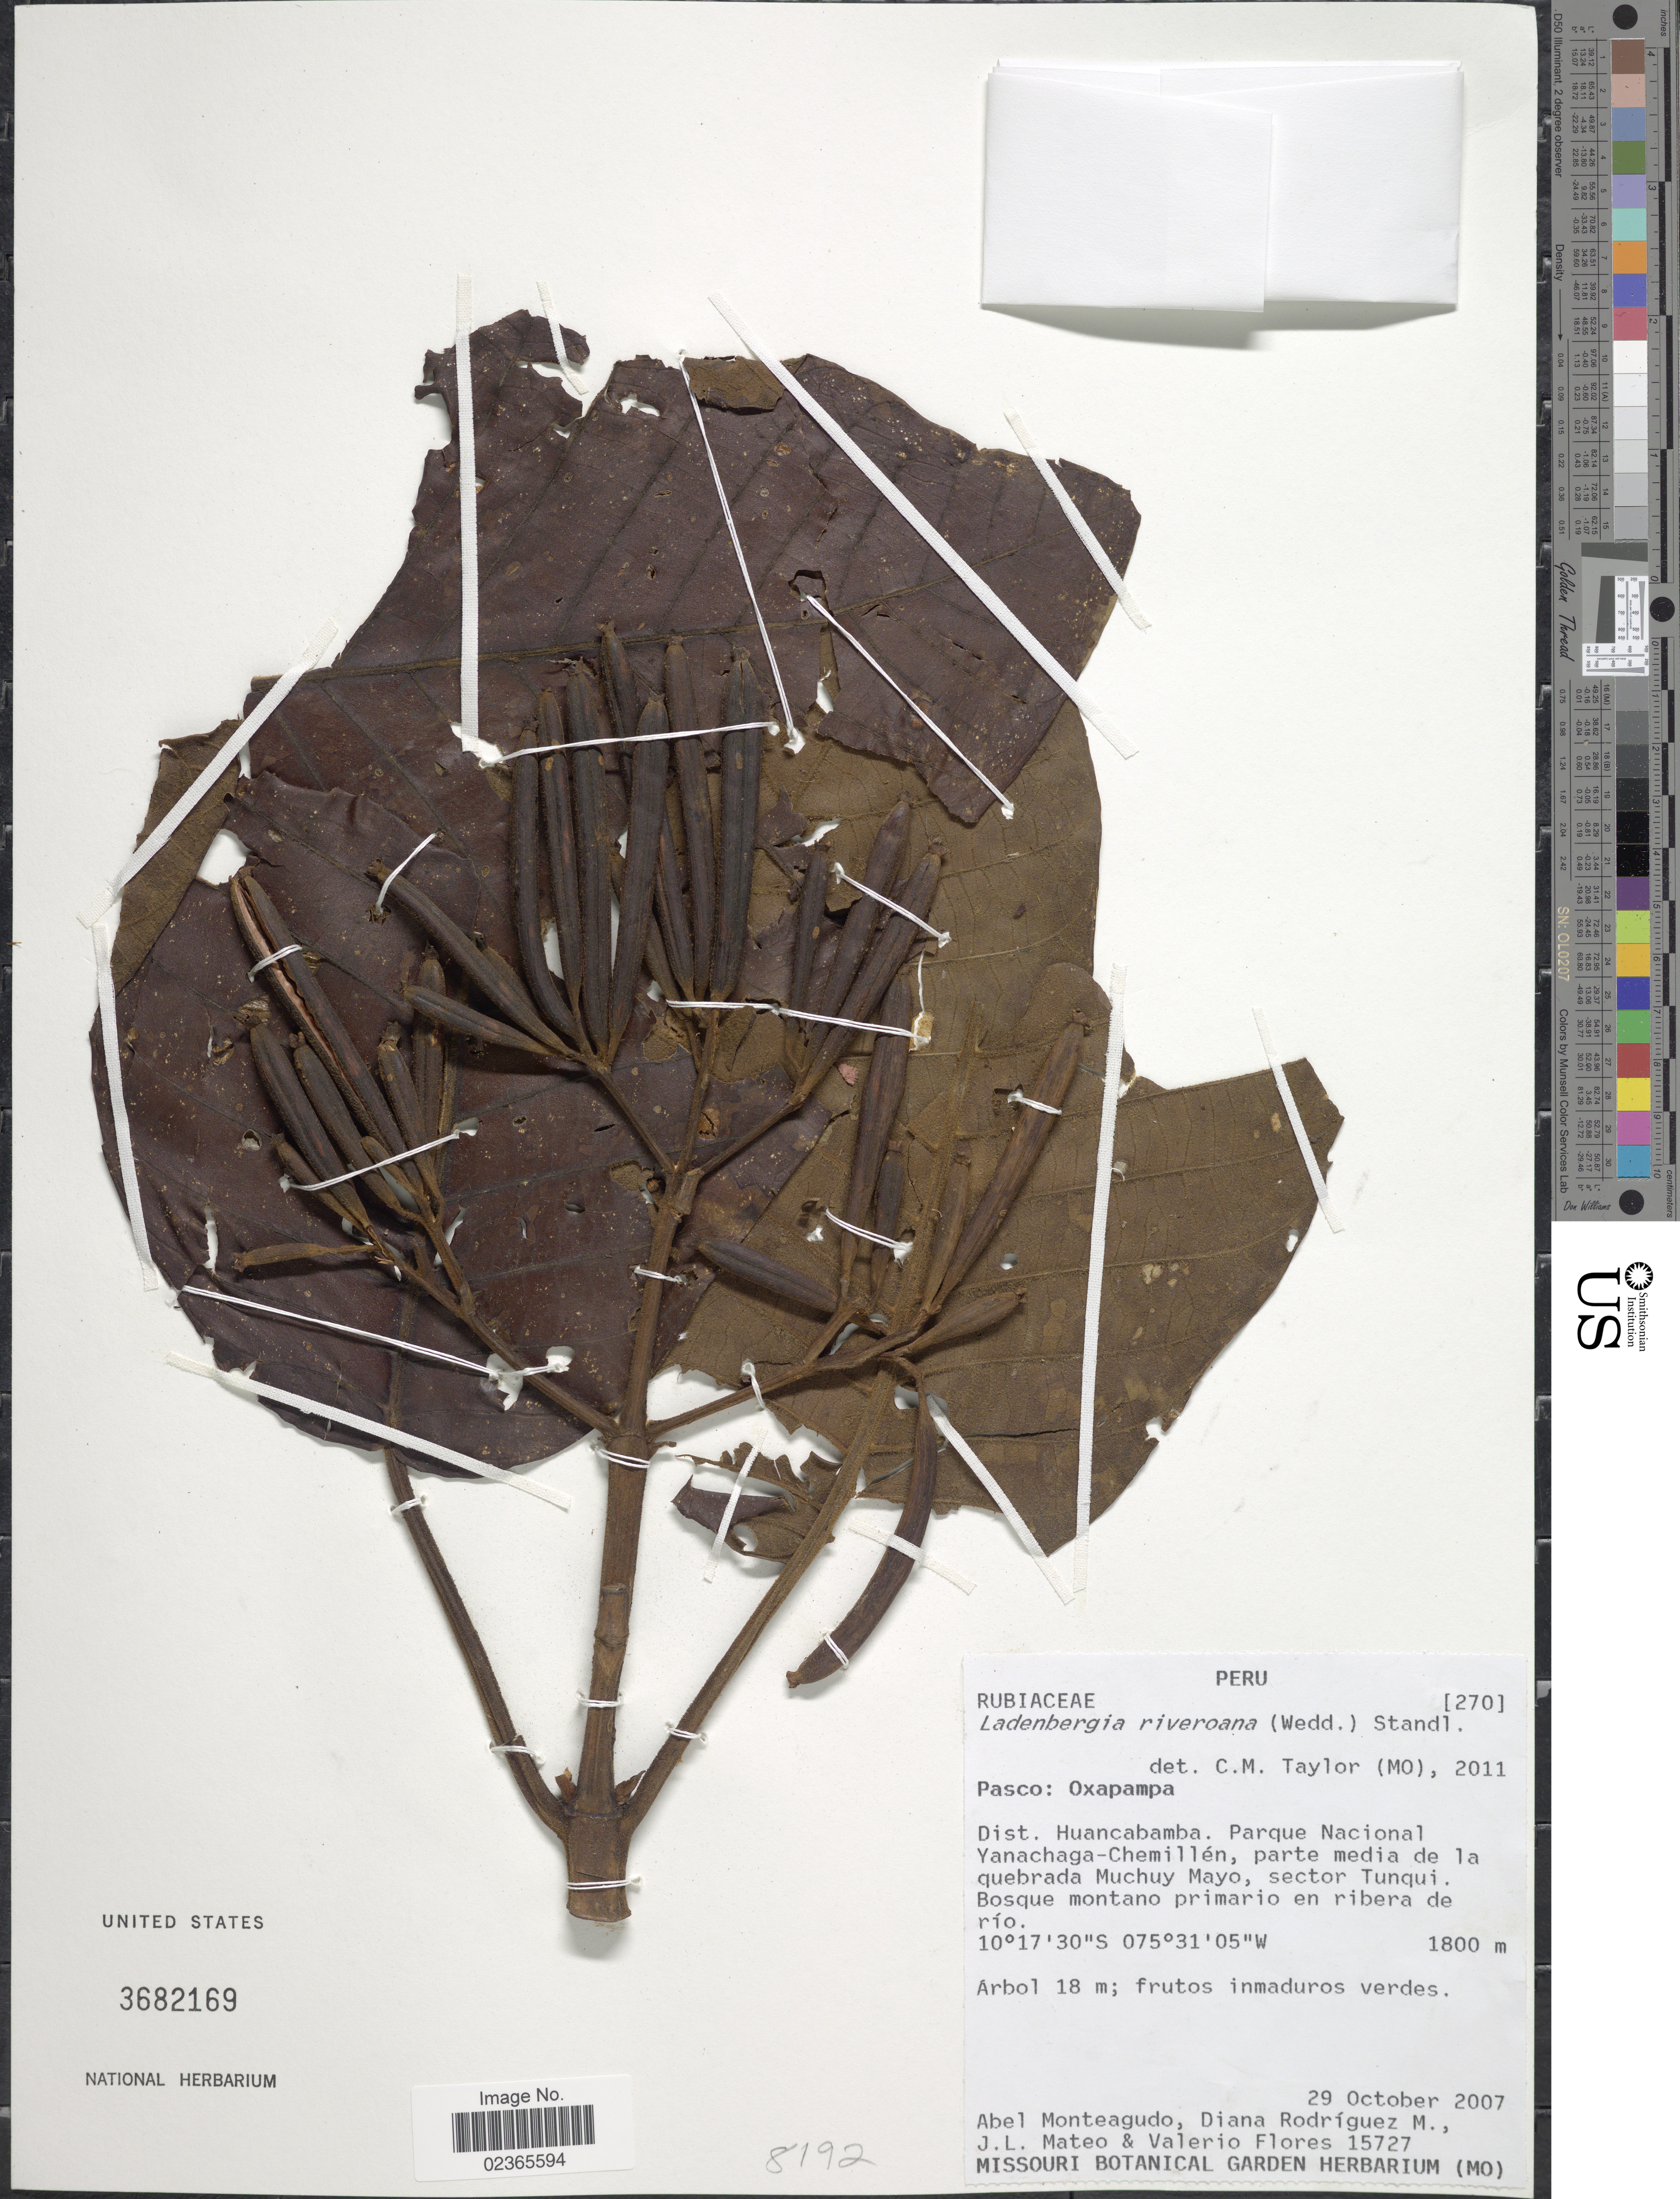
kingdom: Plantae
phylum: Tracheophyta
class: Magnoliopsida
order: Gentianales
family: Rubiaceae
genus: Ladenbergia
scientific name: Ladenbergia riveroana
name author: (Wedd.) Standl.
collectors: A. Monteagudo, D. Rodríguez M., J. Mateo & V. Flores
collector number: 15727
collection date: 2007-10-29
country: Peru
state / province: Pasco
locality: Dist. Huancabamba. Parque Nacional Yanachaga-Chemillen, parte media de la quebrada Muchuy Mayo, sector Tunqui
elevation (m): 1800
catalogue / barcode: US 3682169